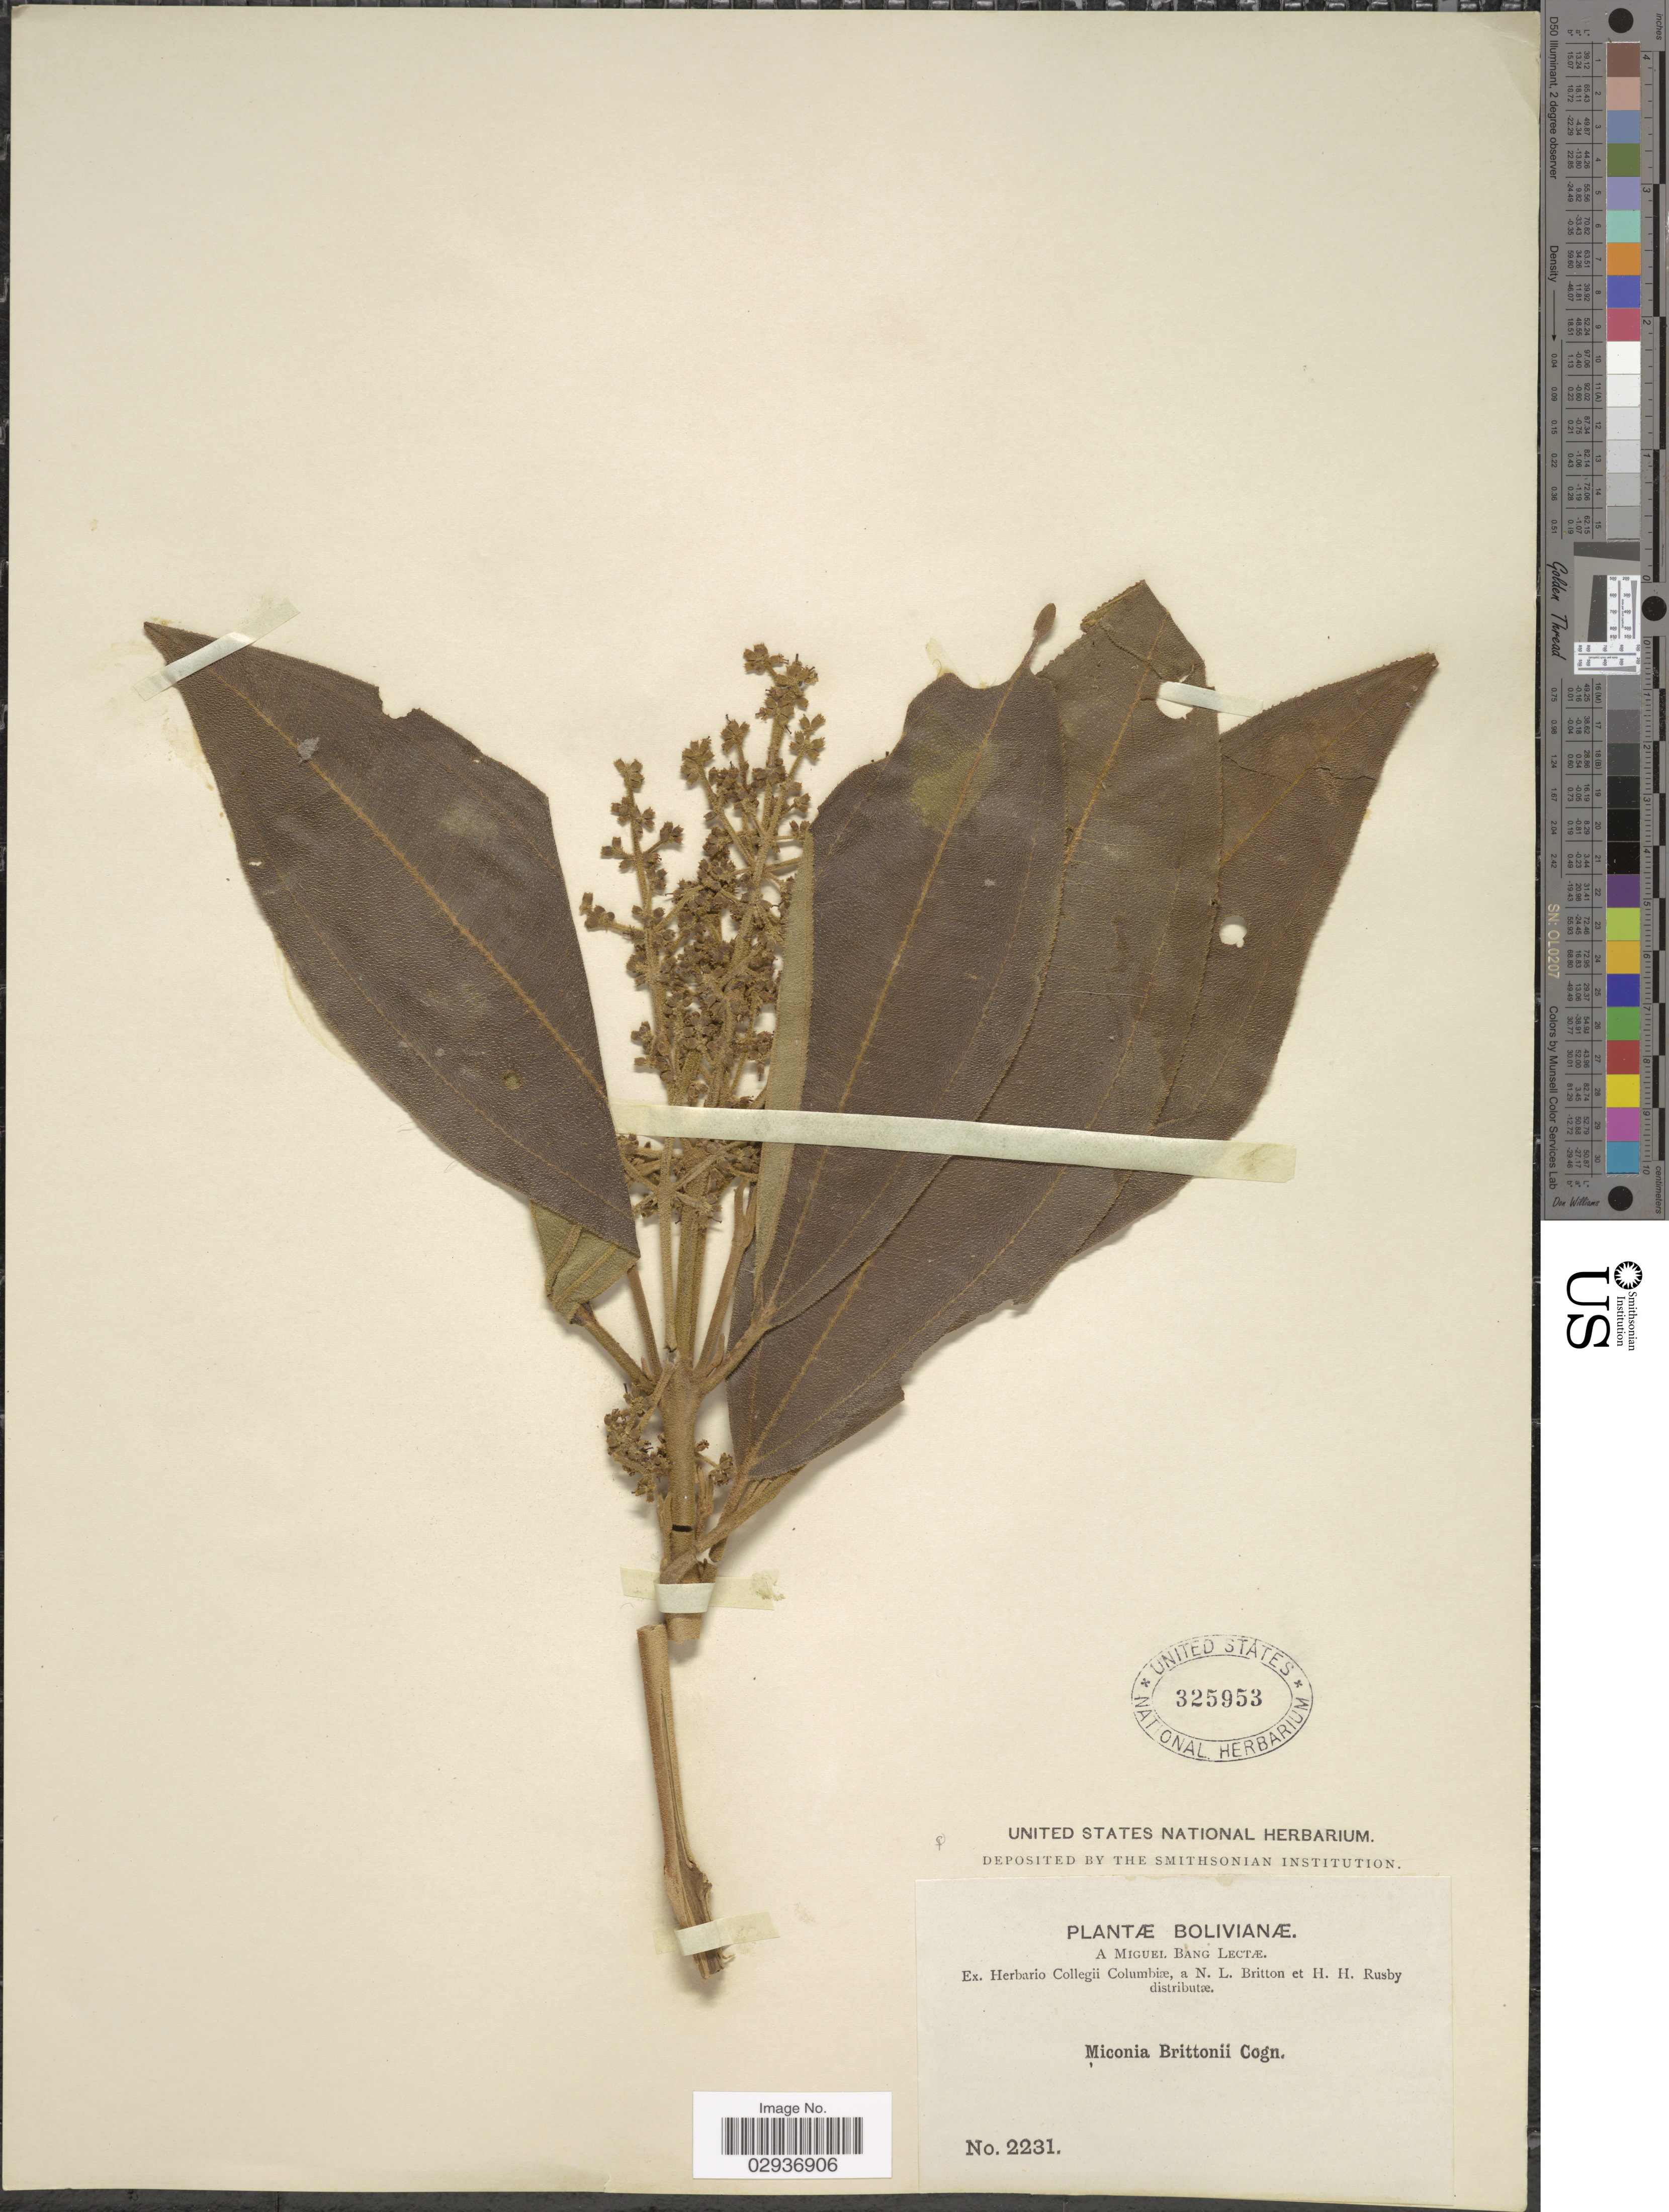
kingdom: Plantae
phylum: Tracheophyta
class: Magnoliopsida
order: Myrtales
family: Melastomataceae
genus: Miconia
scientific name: Miconia brittonii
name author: Cogn.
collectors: M. Bang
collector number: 2231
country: Bolivia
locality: Bolivianæ.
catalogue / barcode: US 325953